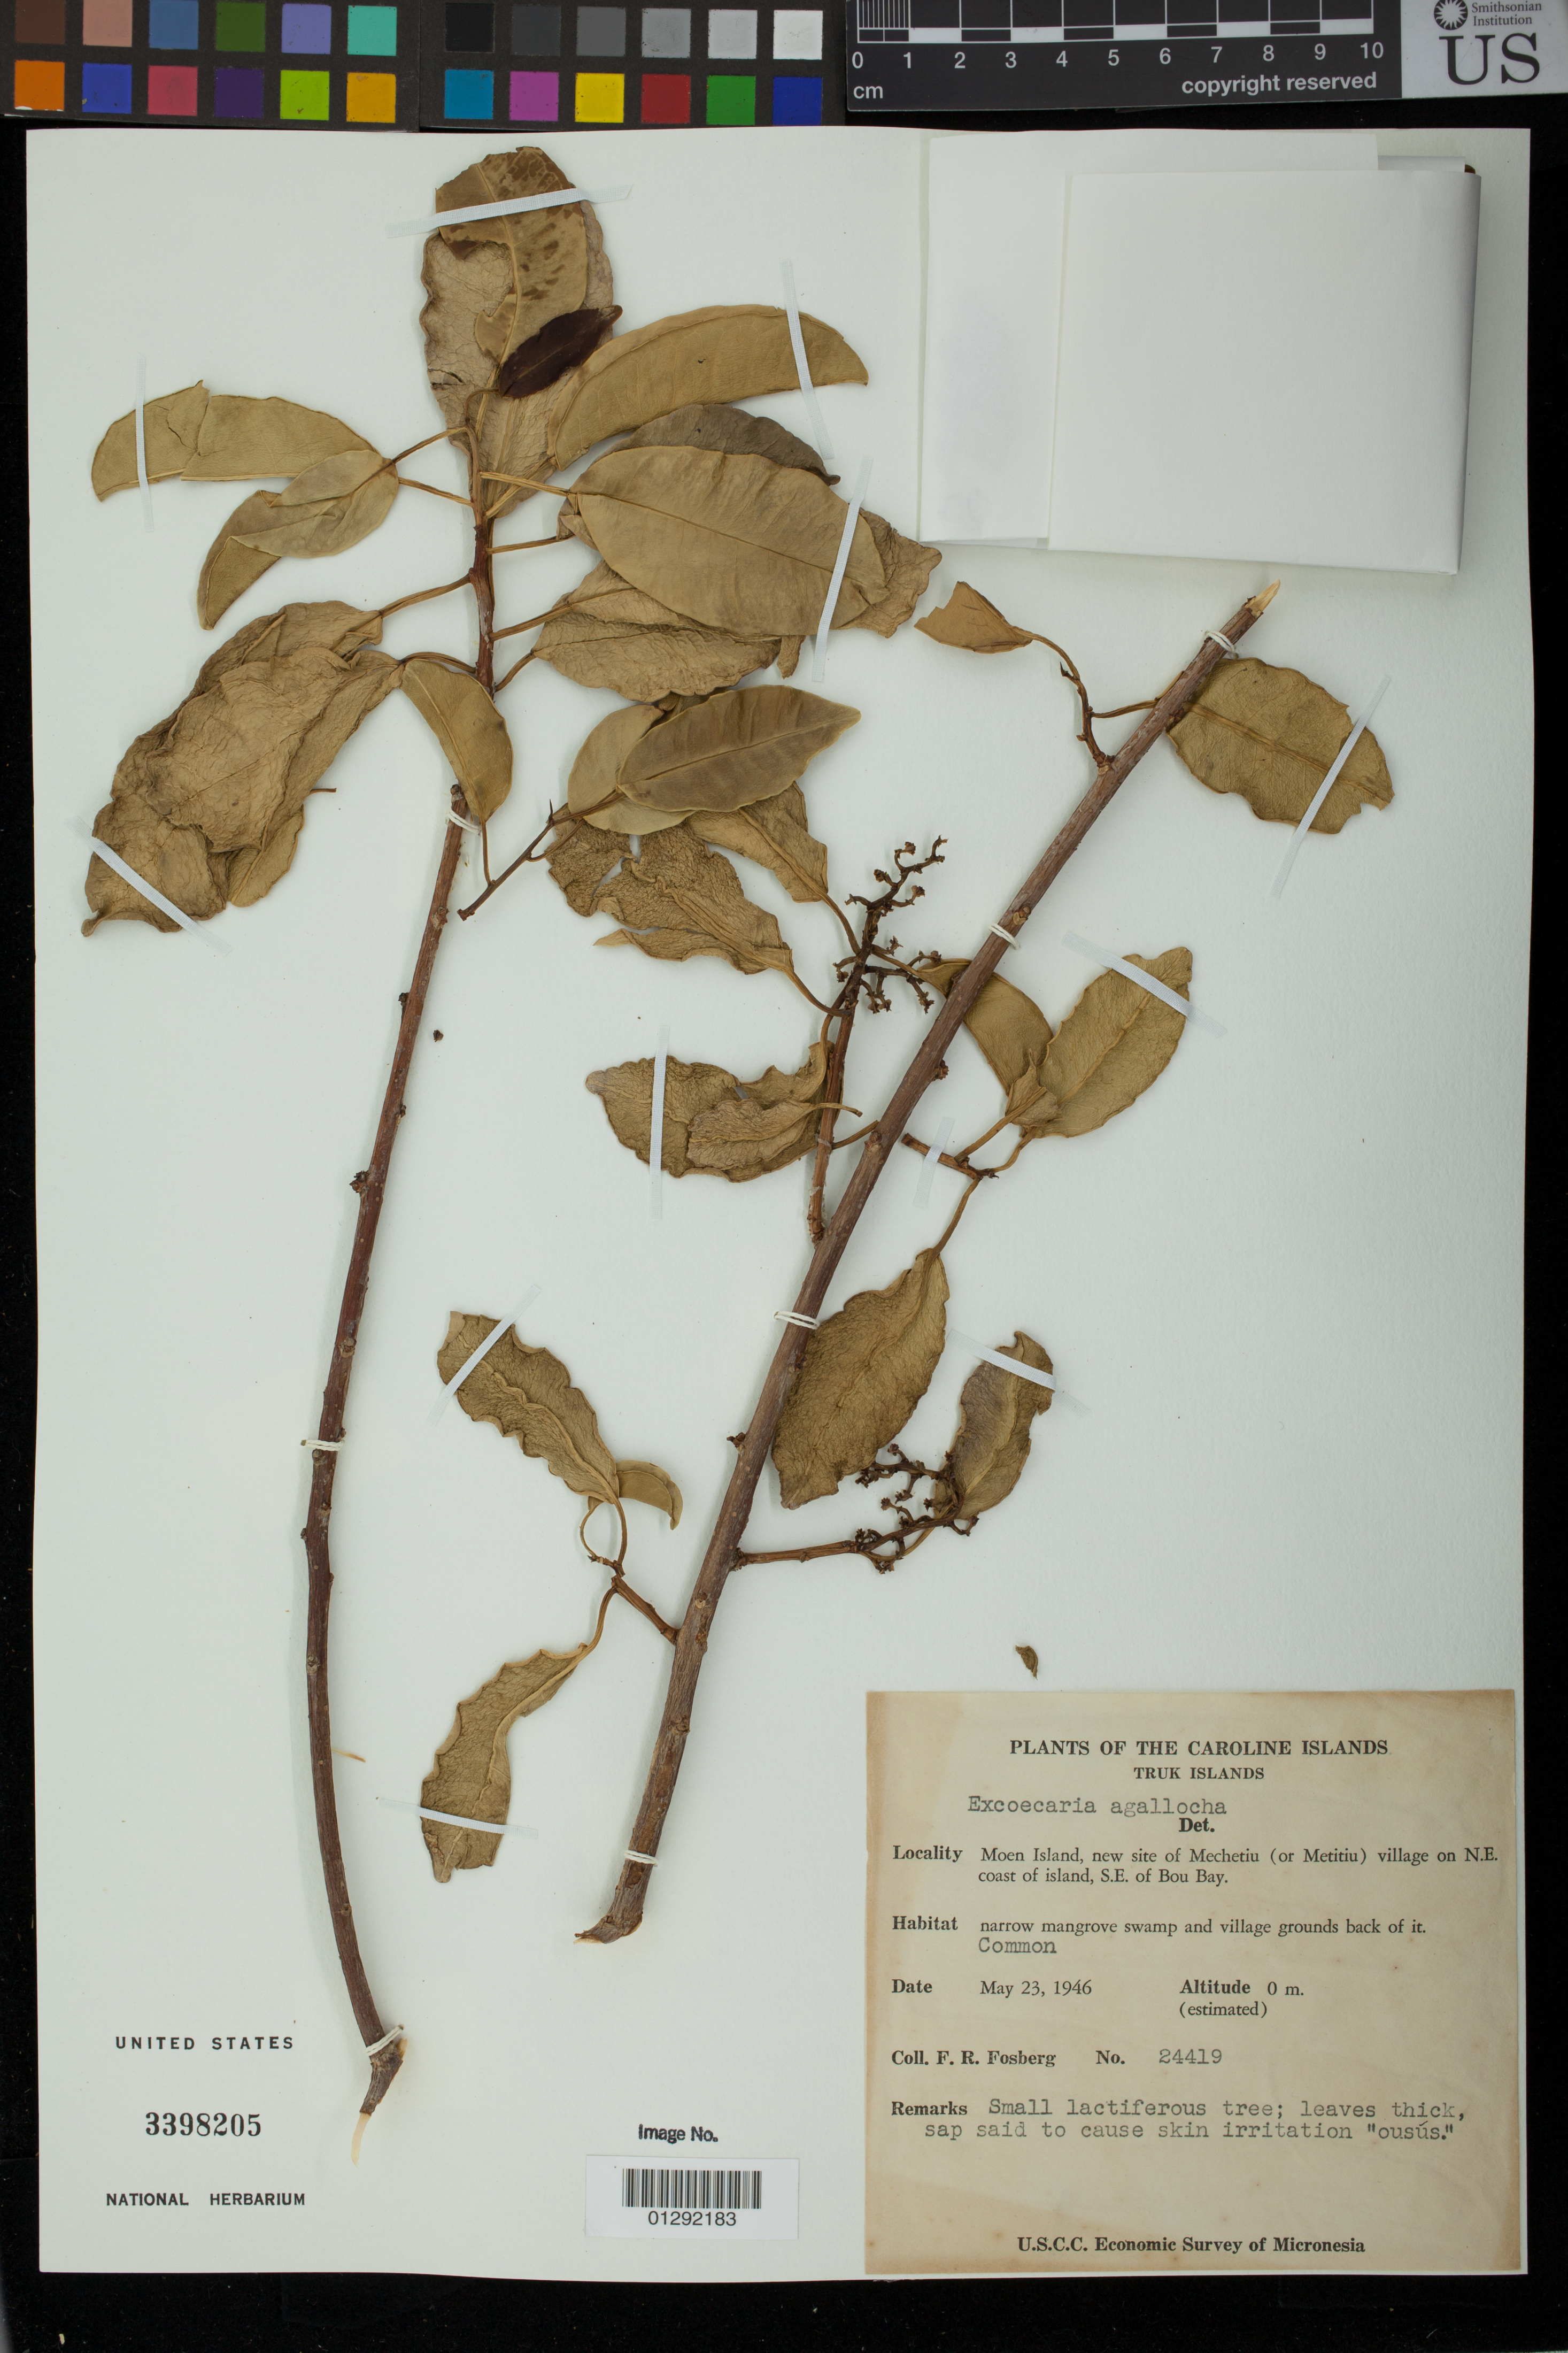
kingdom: Plantae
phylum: Tracheophyta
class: Magnoliopsida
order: Malpighiales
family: Euphorbiaceae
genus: Excoecaria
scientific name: Excoecaria agallocha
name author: L.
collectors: F. R. Fosberg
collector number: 24419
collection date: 1946-05-23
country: Micronesia, Federated States of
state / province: Truk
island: Moen [Wono]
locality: Caroline Islands: truk Islands: Moen [Wono] Island, new site of Mechetiu (or Metitiu) village on N.E. coast of island, S.E. of Bou Bay.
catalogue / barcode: US 3398205